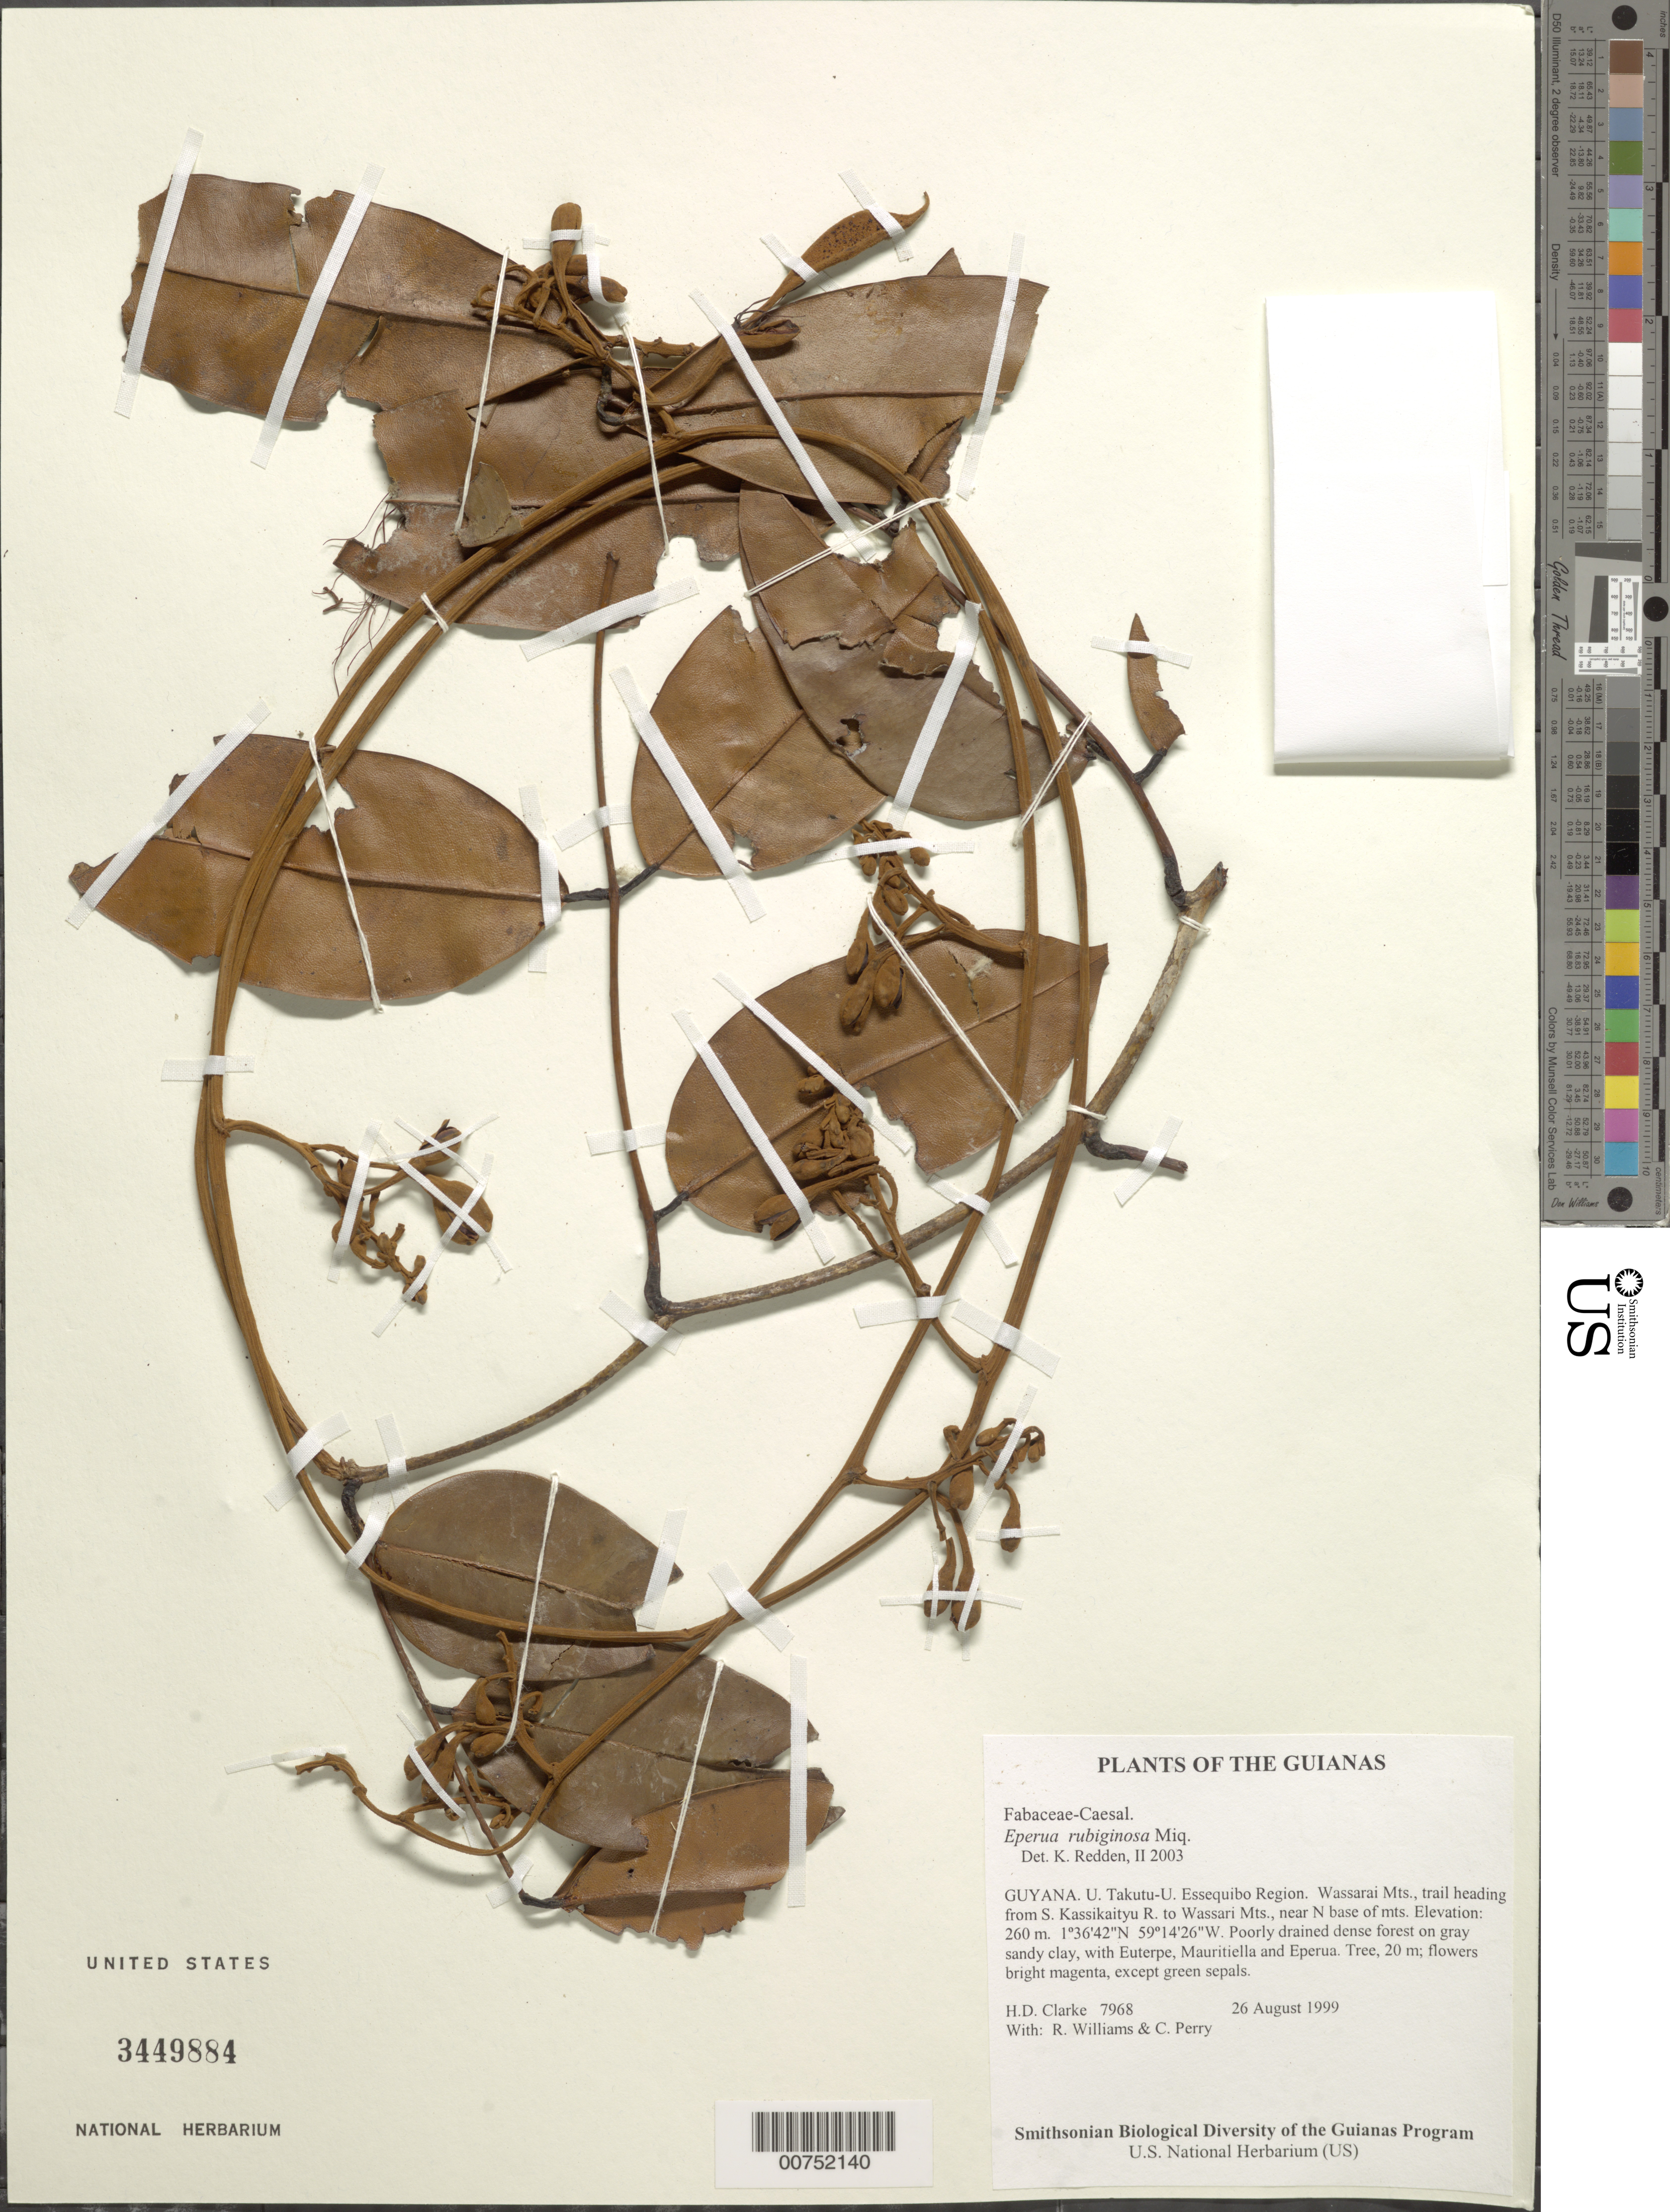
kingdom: Plantae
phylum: Tracheophyta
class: Magnoliopsida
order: Fabales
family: Fabaceae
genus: Eperua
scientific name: Eperua rubiginosa var. rubiginosa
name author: Miq.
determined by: Fortes, E. A.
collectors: H. D. Clarke, R. Williams & C. Perry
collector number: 7968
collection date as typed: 26 August 1999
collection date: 1999-08-26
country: Guyana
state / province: U. Takutu-U. Essequibo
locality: Wassarai Mts., trail heading from S. Kassikaityu R. to Wassari Mts., near N base of mts.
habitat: Poorly drained dense forest on gray sandy clay, with Euterpe, Mauritiella and Eperua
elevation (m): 260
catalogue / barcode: US 3449884